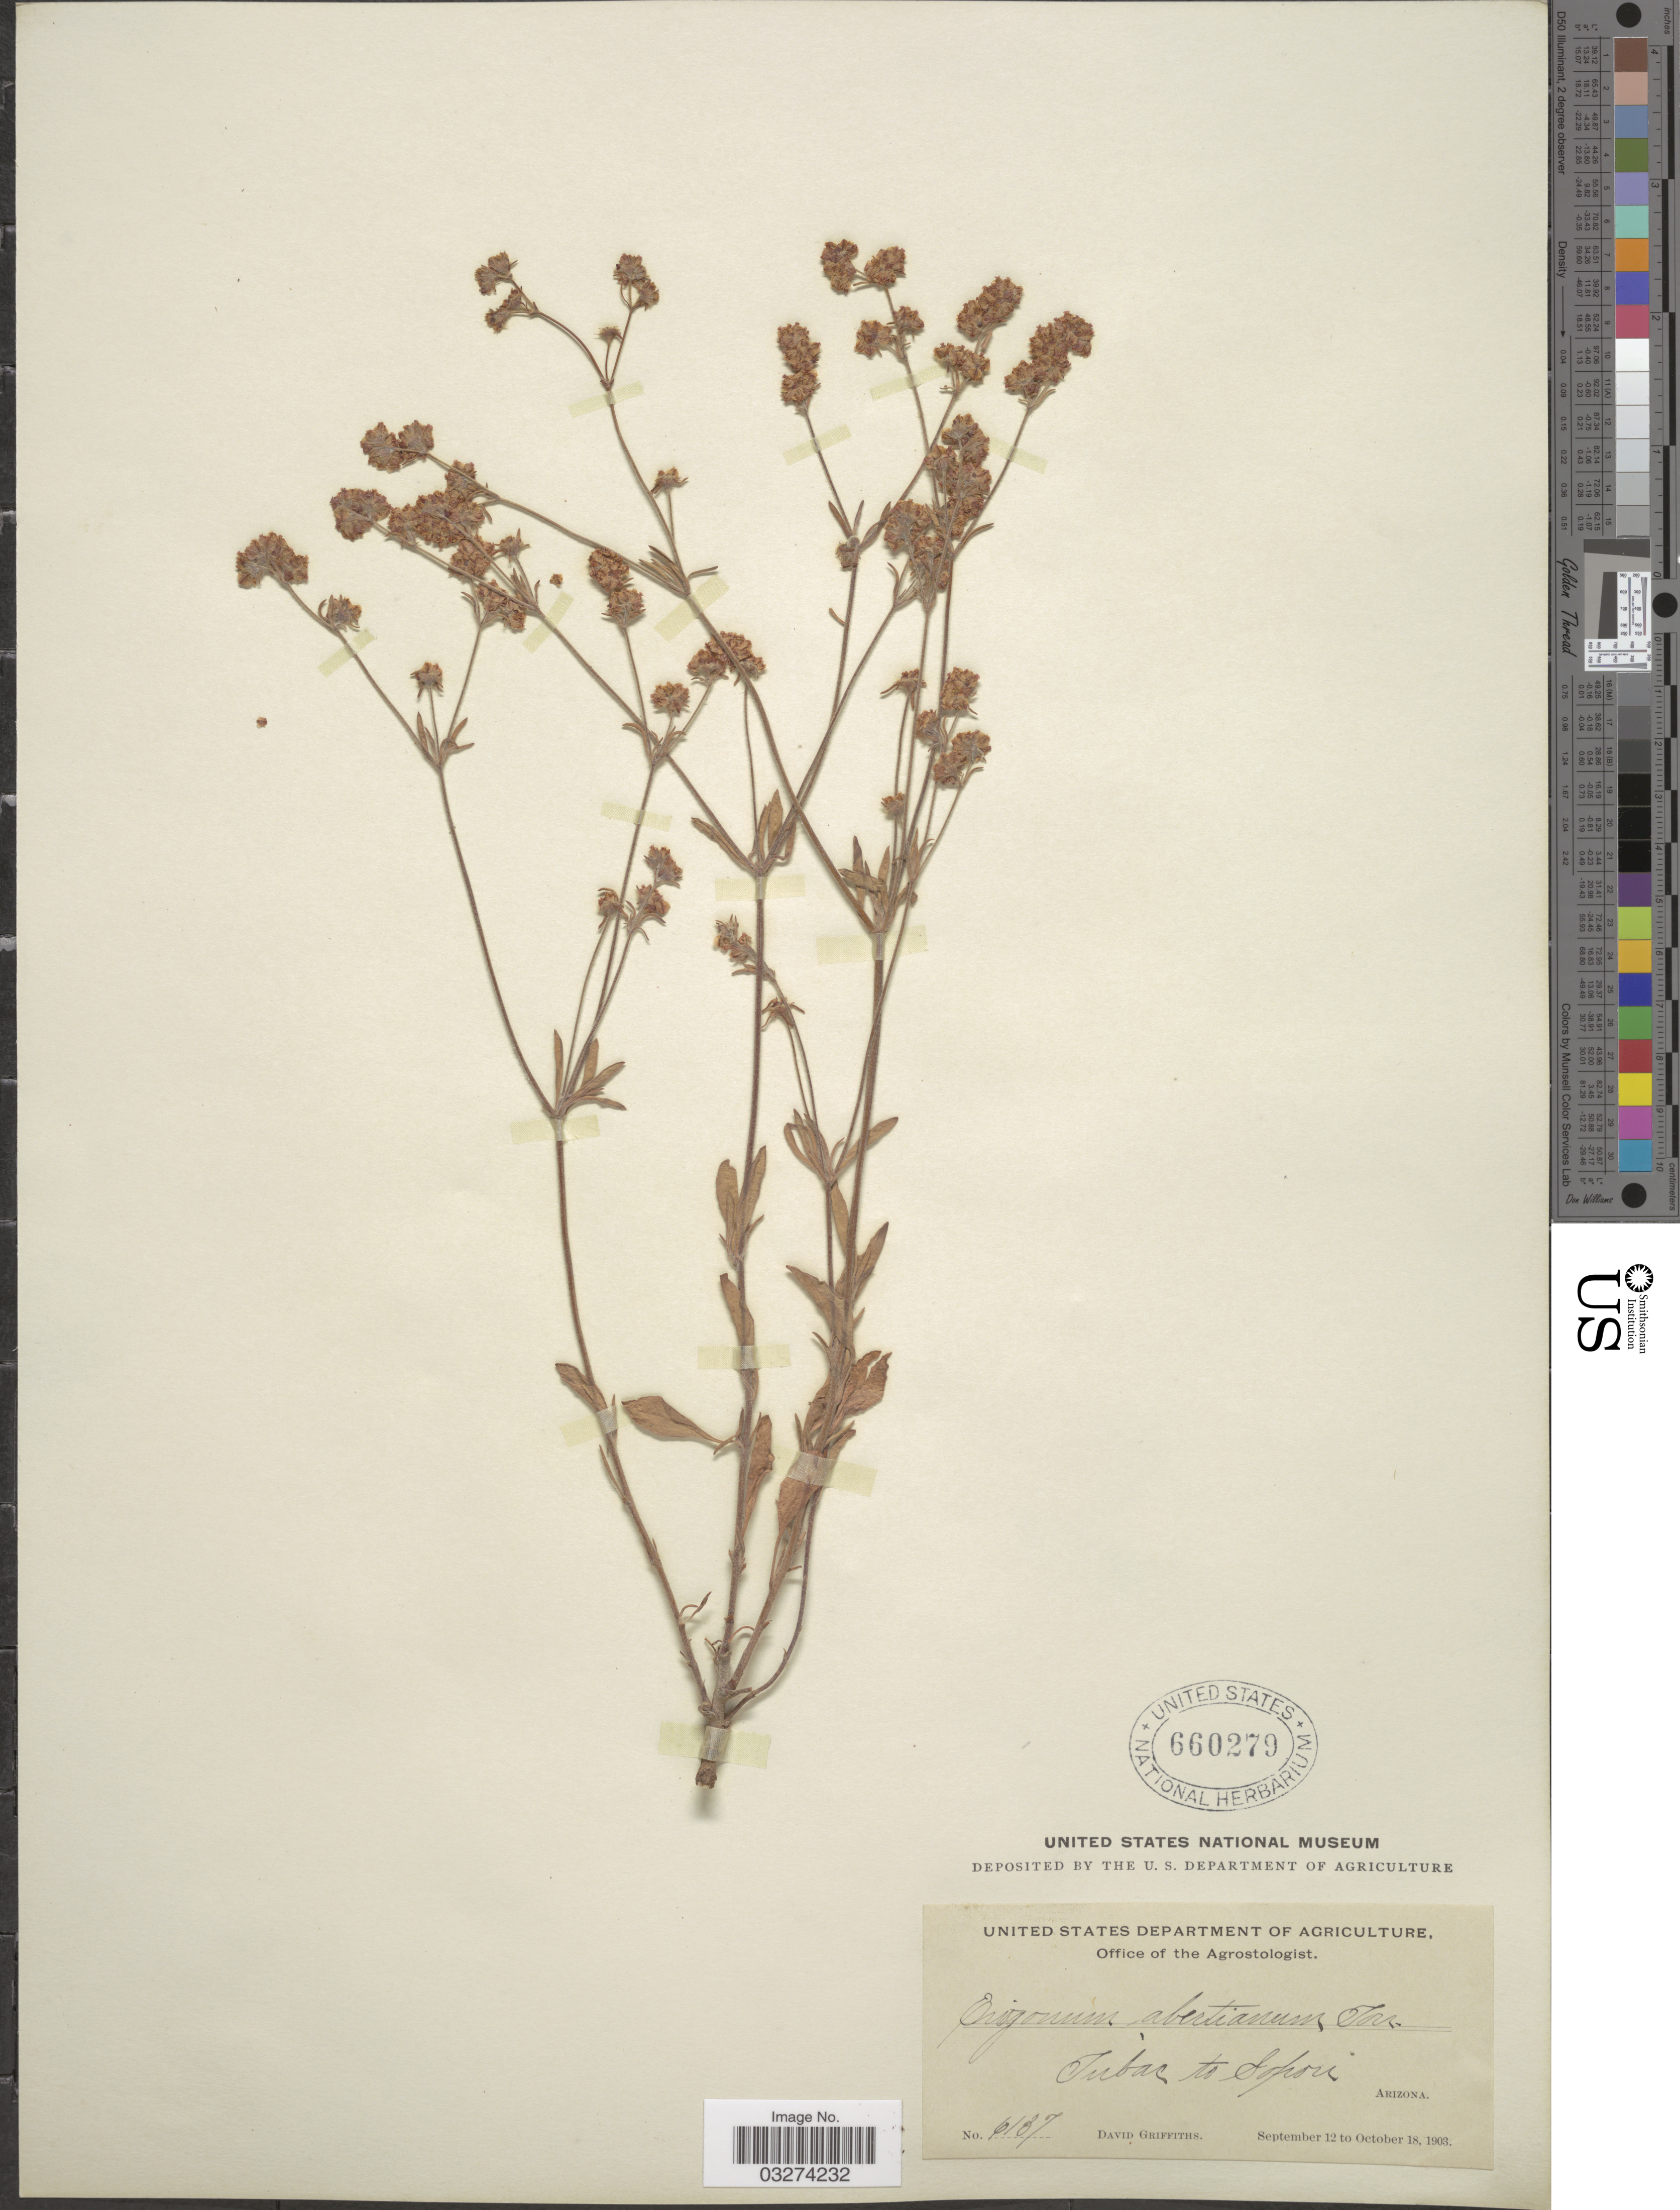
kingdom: Plantae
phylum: Tracheophyta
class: Magnoliopsida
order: Caryophyllales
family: Polygonaceae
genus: Eriogonum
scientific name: Eriogonum abertianum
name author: Torr.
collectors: D. Griffiths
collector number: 6137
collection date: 1903-09-12/1903-10-18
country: United States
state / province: Arizona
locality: Tubac to Sopori.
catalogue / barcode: US 660279